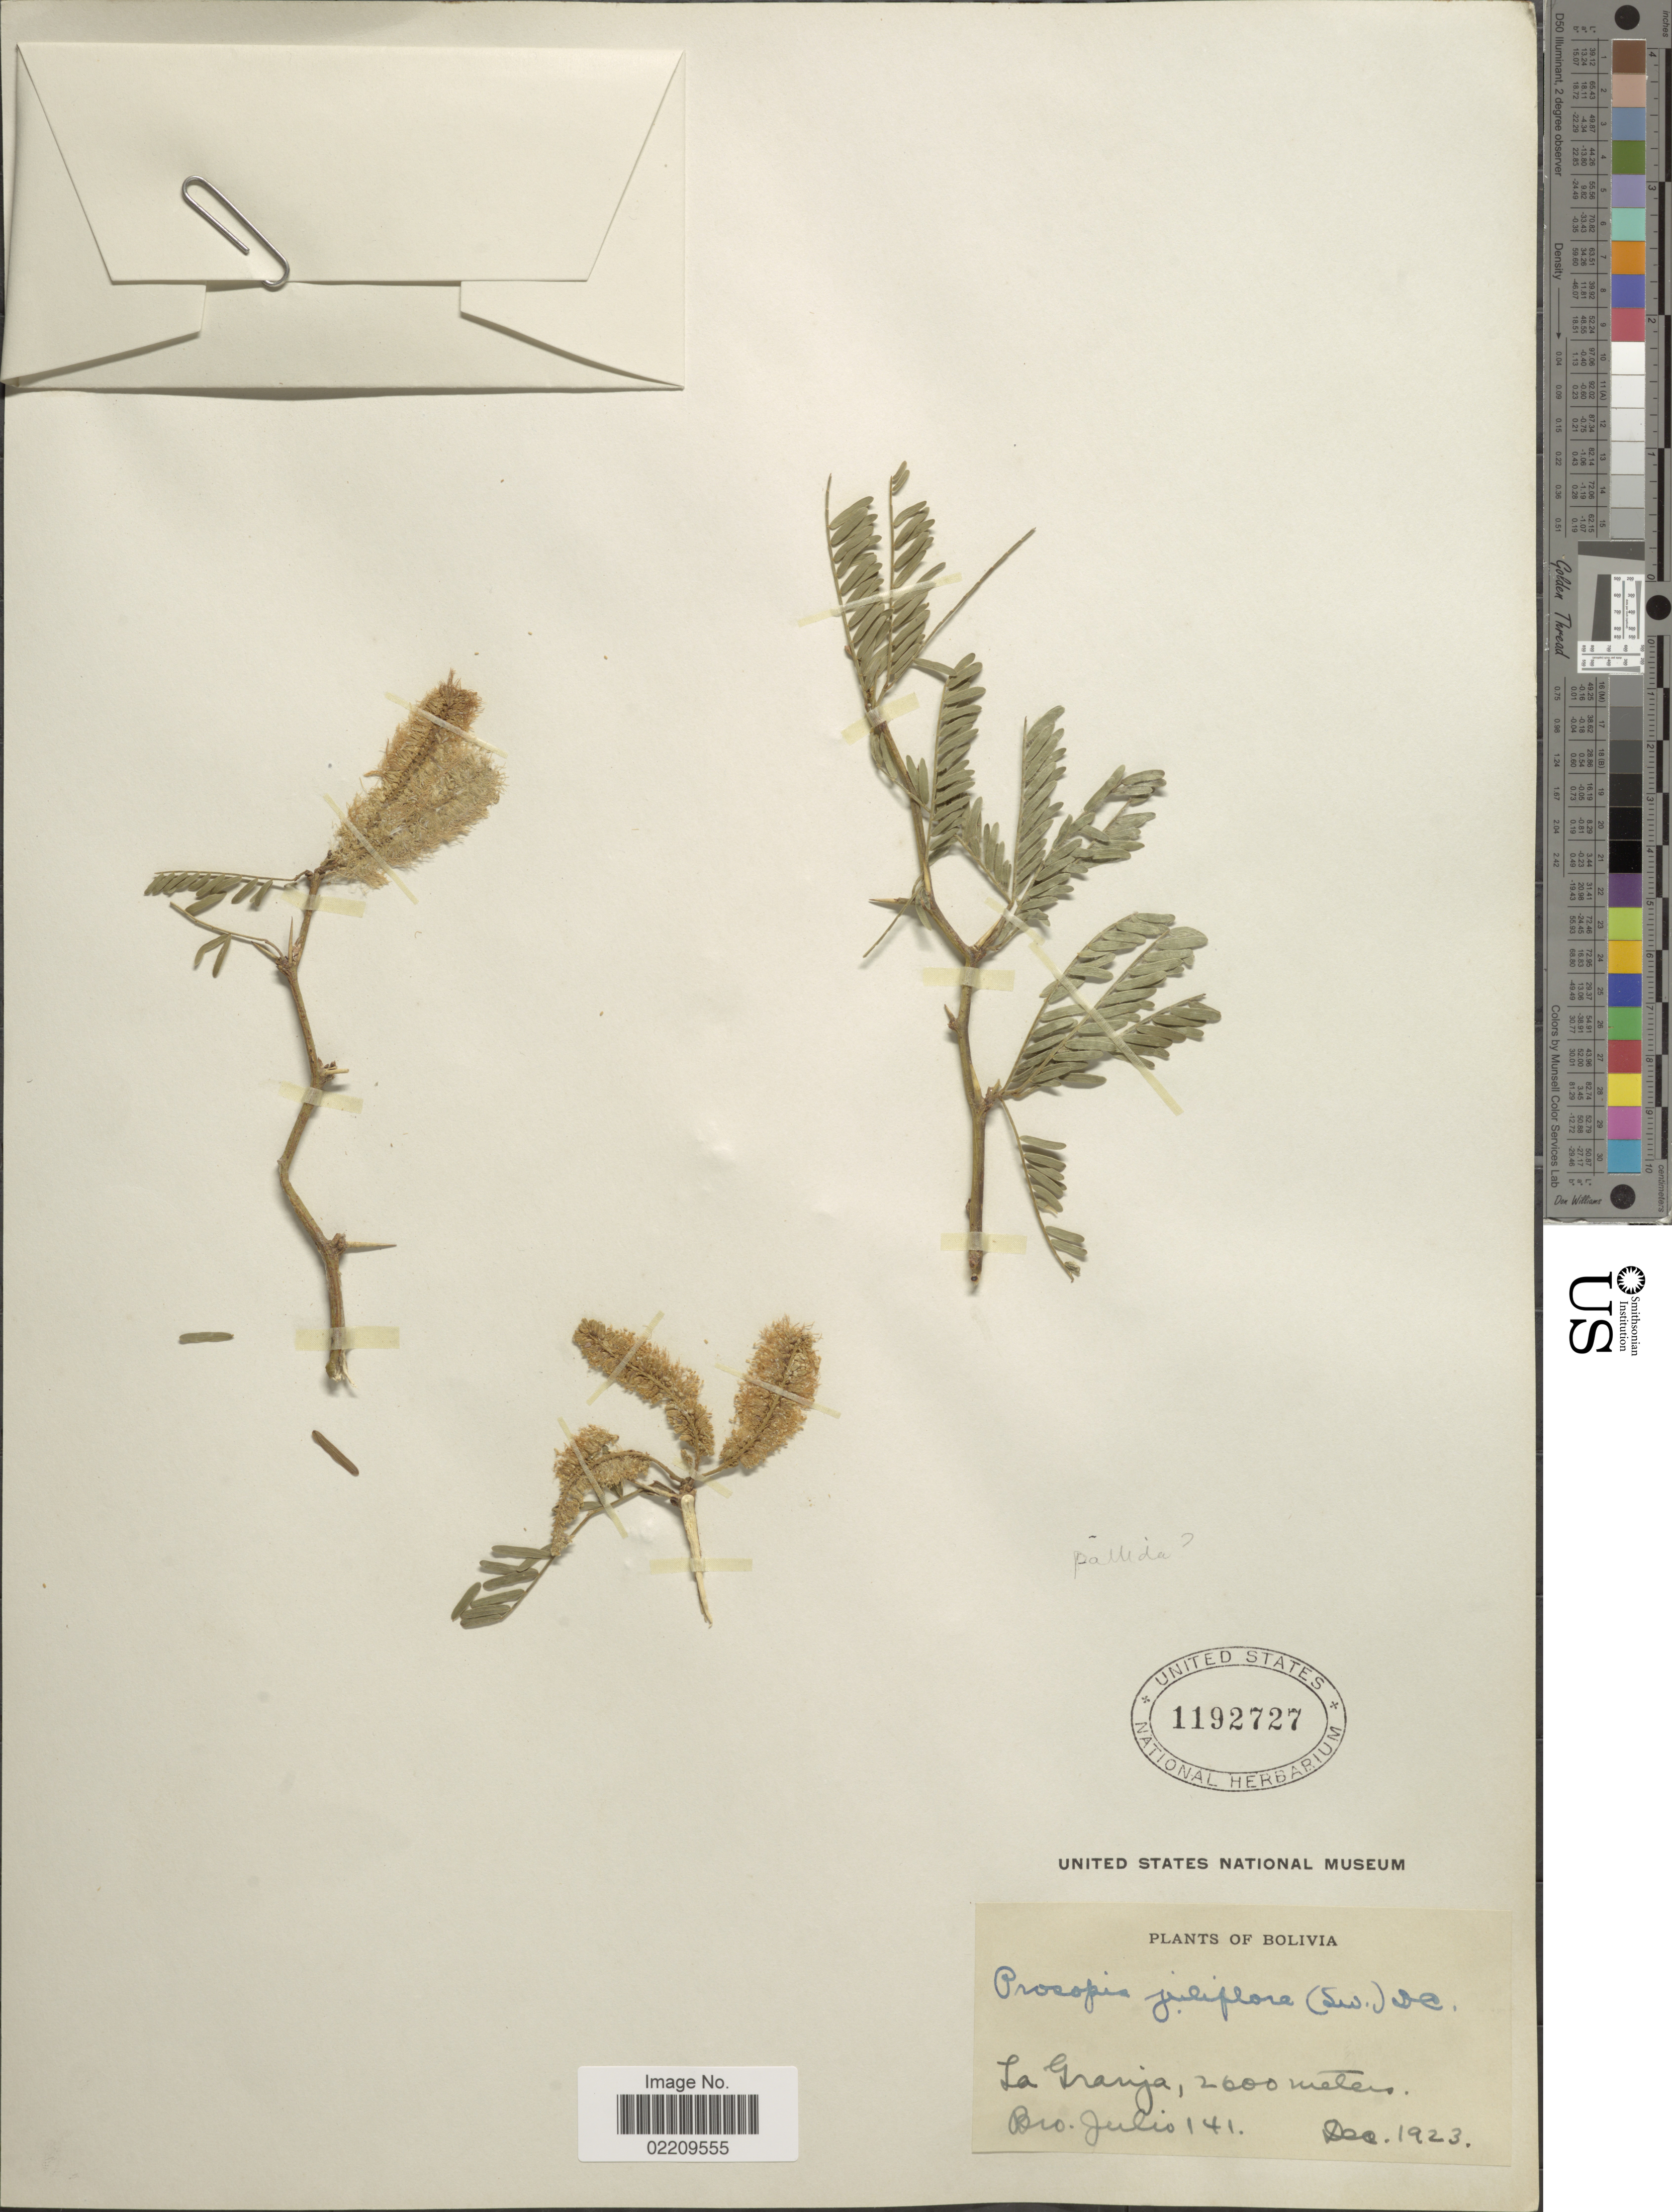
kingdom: Plantae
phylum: Tracheophyta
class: Magnoliopsida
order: Fabales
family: Fabaceae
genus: Neltuma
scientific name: Neltuma sp.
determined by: Strong, Mark T., (BOT), Smithsonian Institution - National Museum of Natural History (UNITED STATES)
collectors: Bro. Julio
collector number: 141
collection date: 1923-12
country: Bolivia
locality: La Granja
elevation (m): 2600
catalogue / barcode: US 1192727